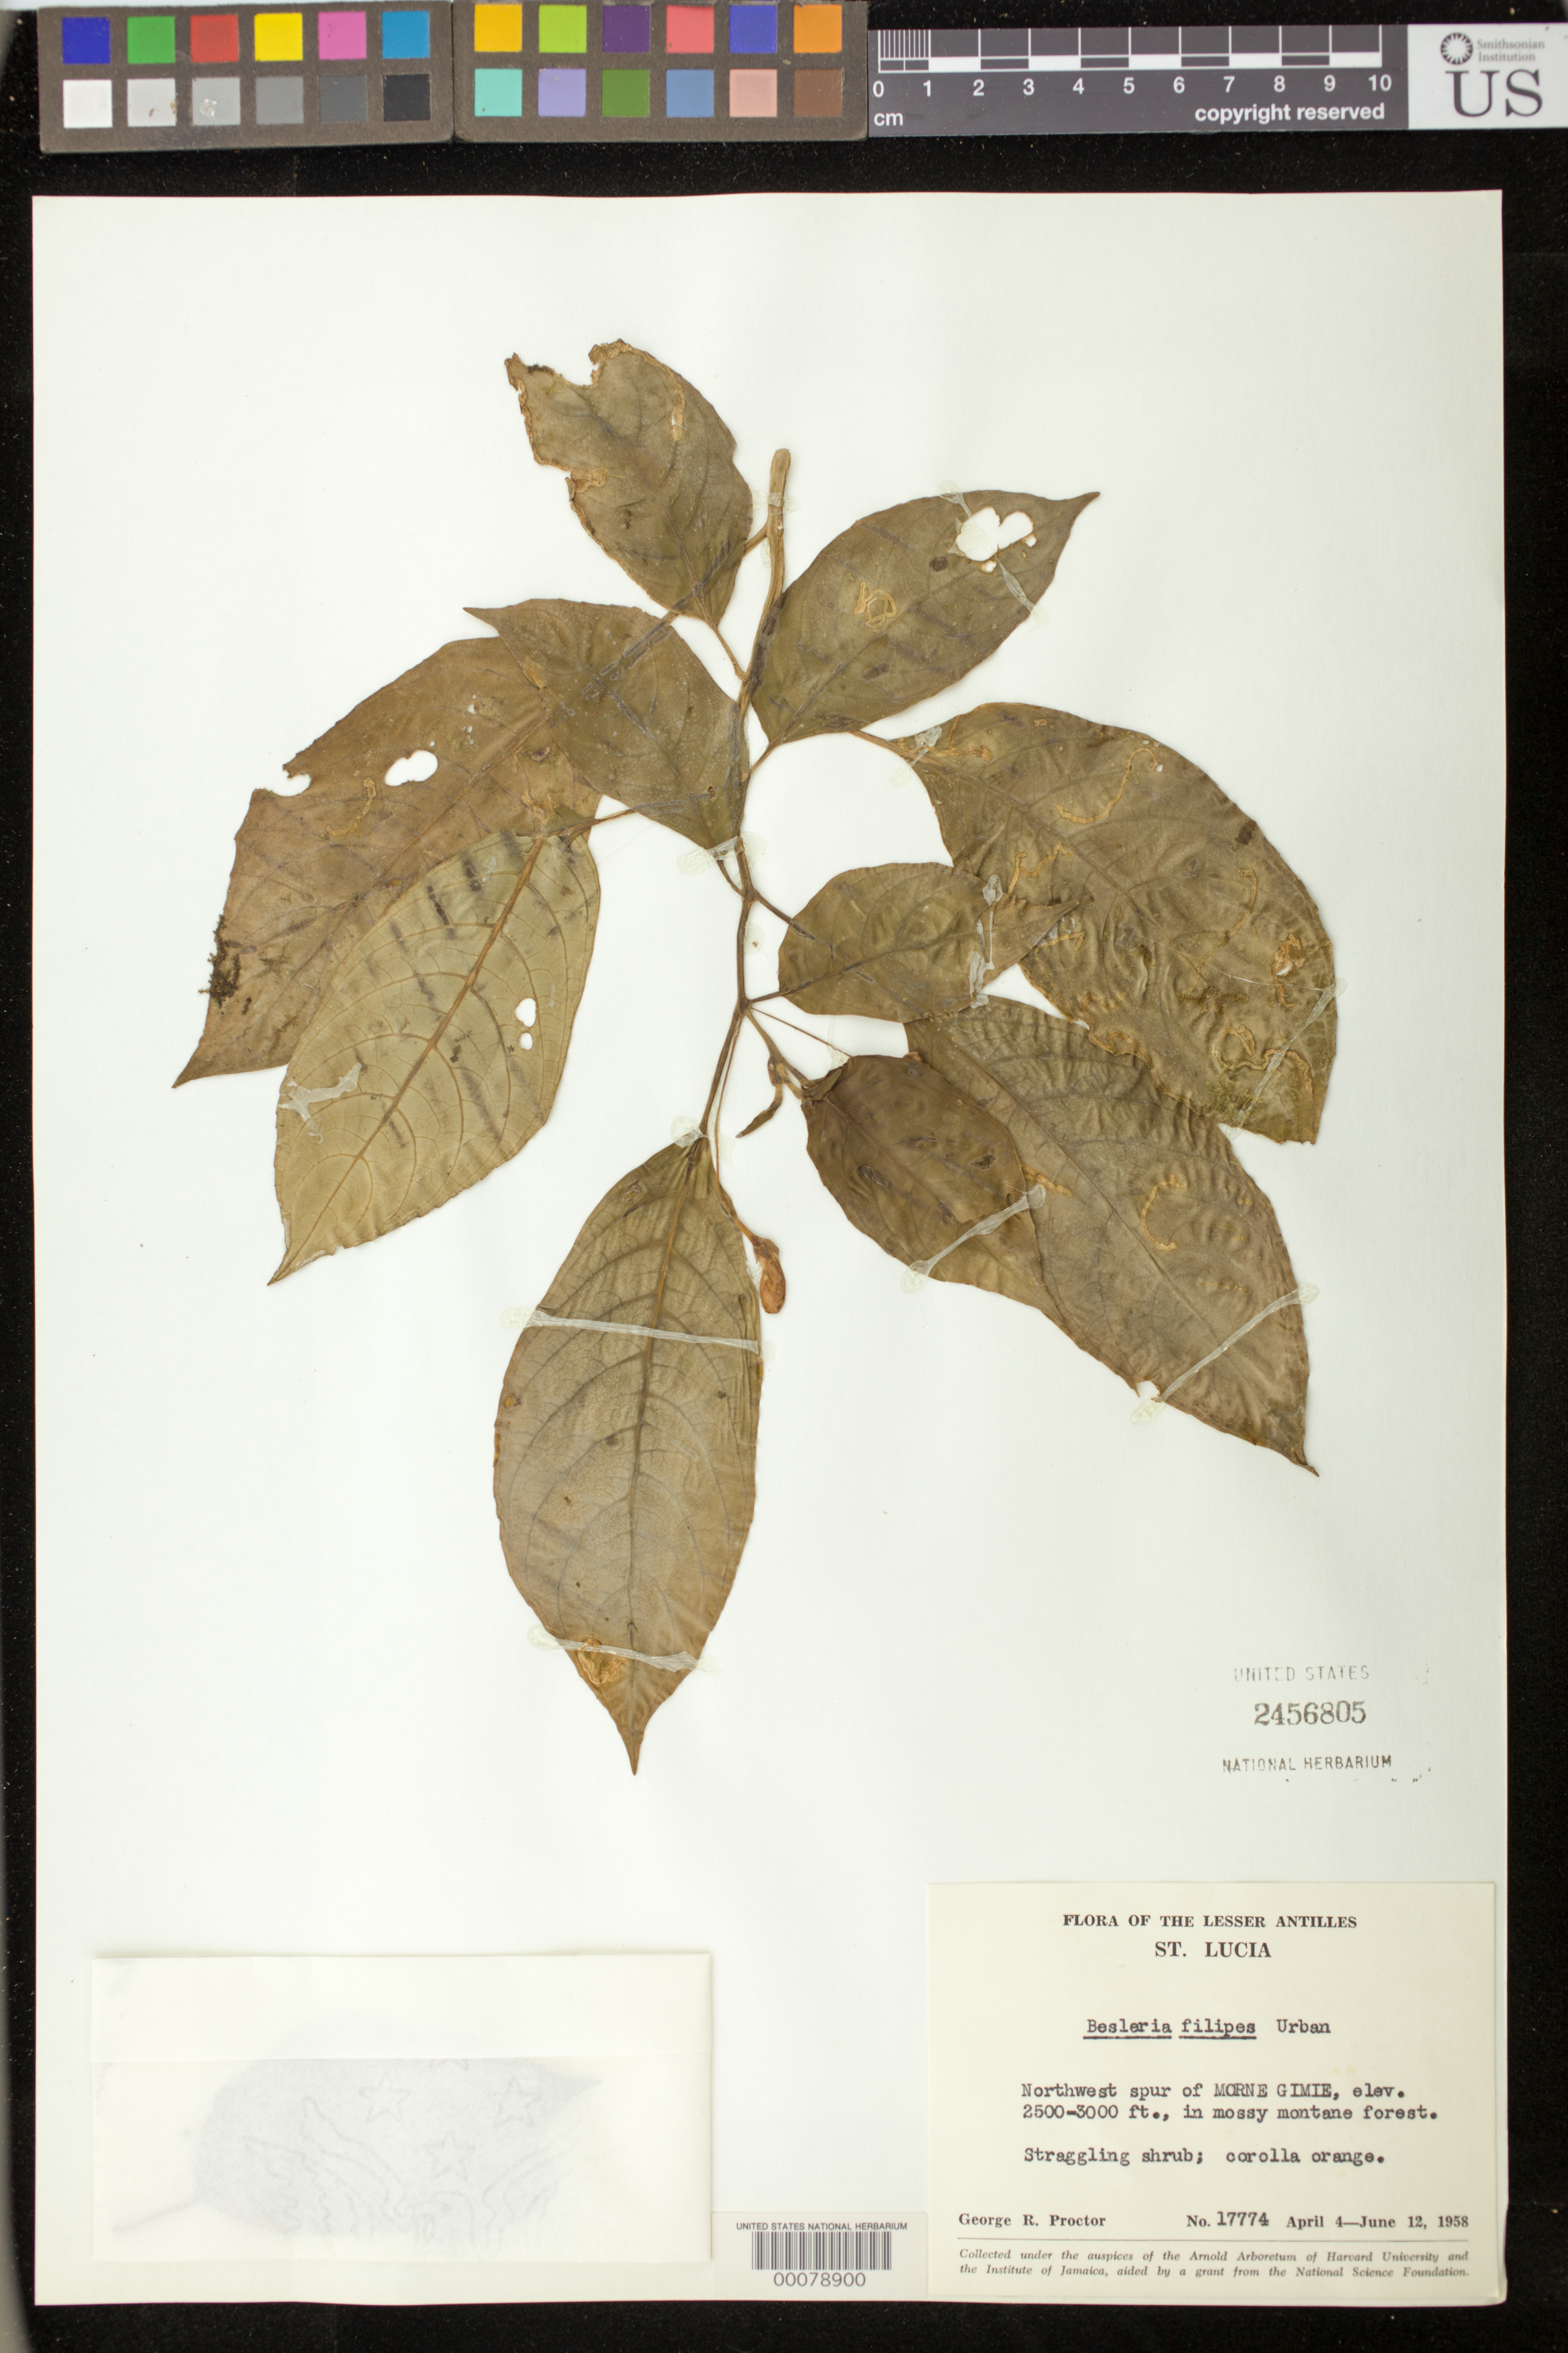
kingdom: Plantae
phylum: Tracheophyta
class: Magnoliopsida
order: Lamiales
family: Gesneriaceae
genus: Besleria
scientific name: Besleria filipes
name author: Urb.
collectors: G. R. Proctor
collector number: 17774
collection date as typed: Apr-Jun 1958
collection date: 1958-04/1958-06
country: St. Lucia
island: St. Lucia I.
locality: NW spur of Morne Gimie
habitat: Mossy montane forest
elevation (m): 701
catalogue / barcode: US 2456805